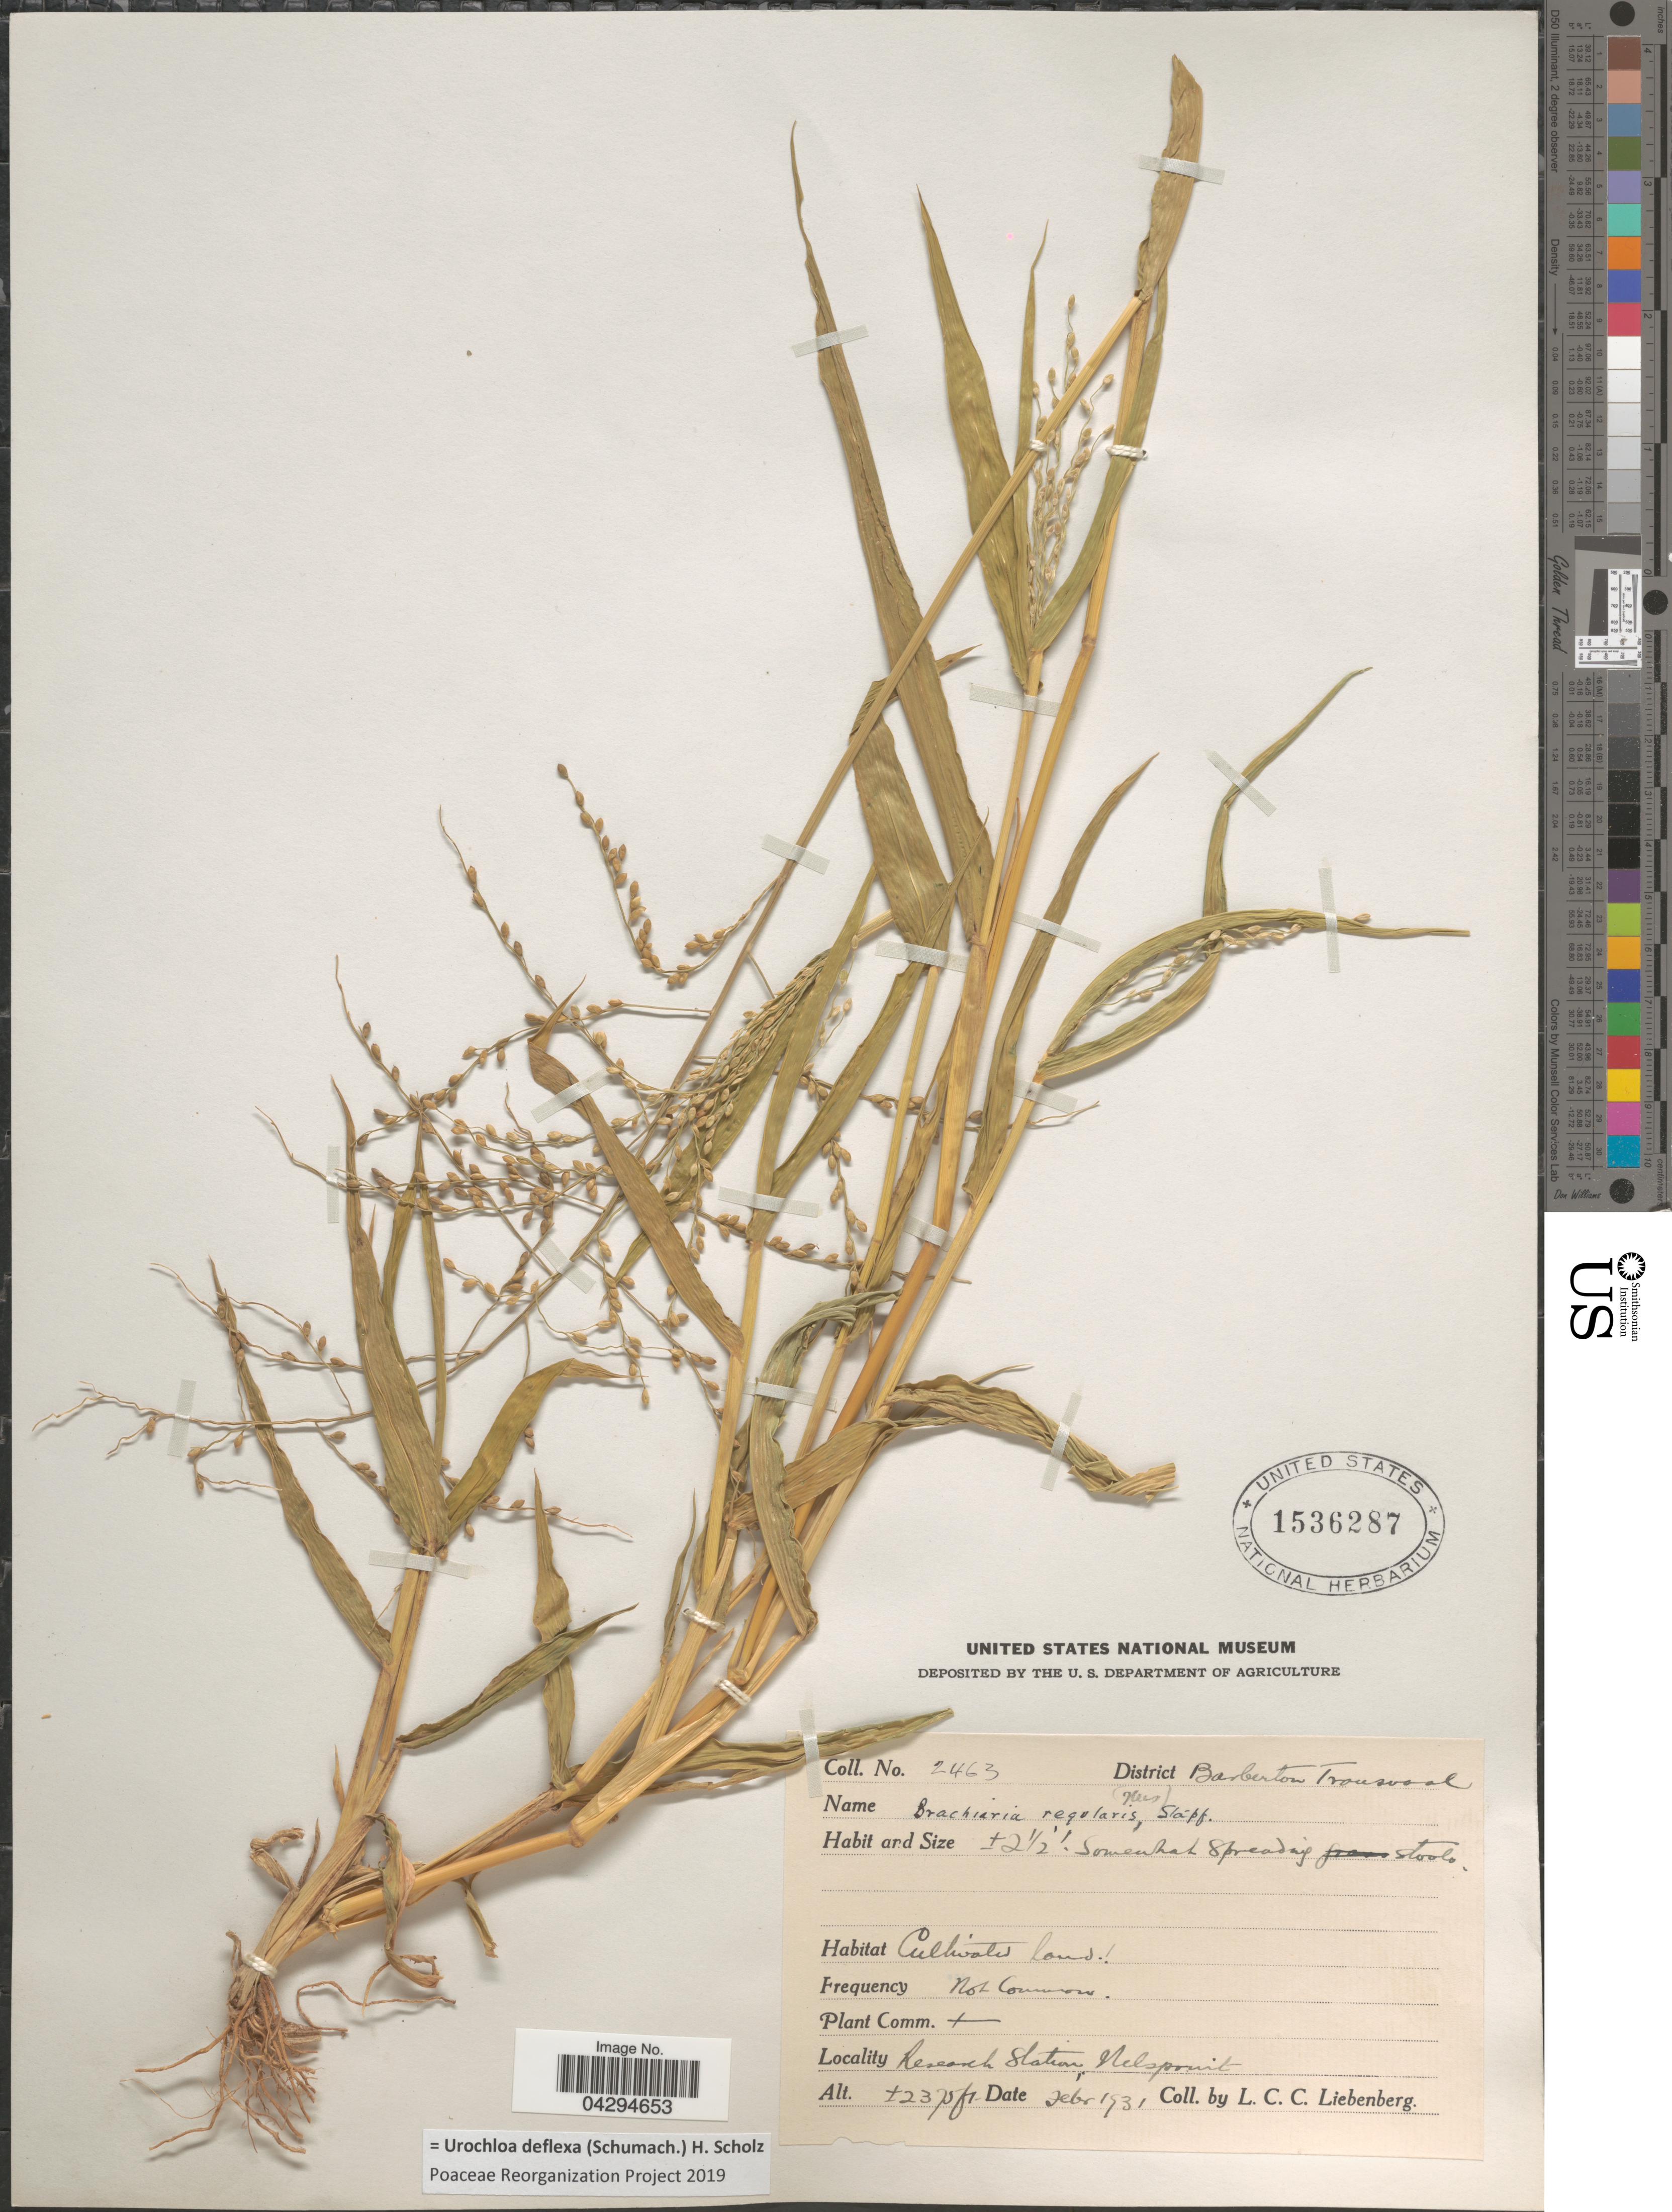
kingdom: Plantae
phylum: Tracheophyta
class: Liliopsida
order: Poales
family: Poaceae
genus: Urochloa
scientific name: Urochloa deflexa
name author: (Schumach.) H. Scholz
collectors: L. Liebenberg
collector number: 2463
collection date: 1931-02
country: South Africa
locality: District Barberton. Transvaal. Research Station, Nelspruit.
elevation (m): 724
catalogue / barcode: US 1536287